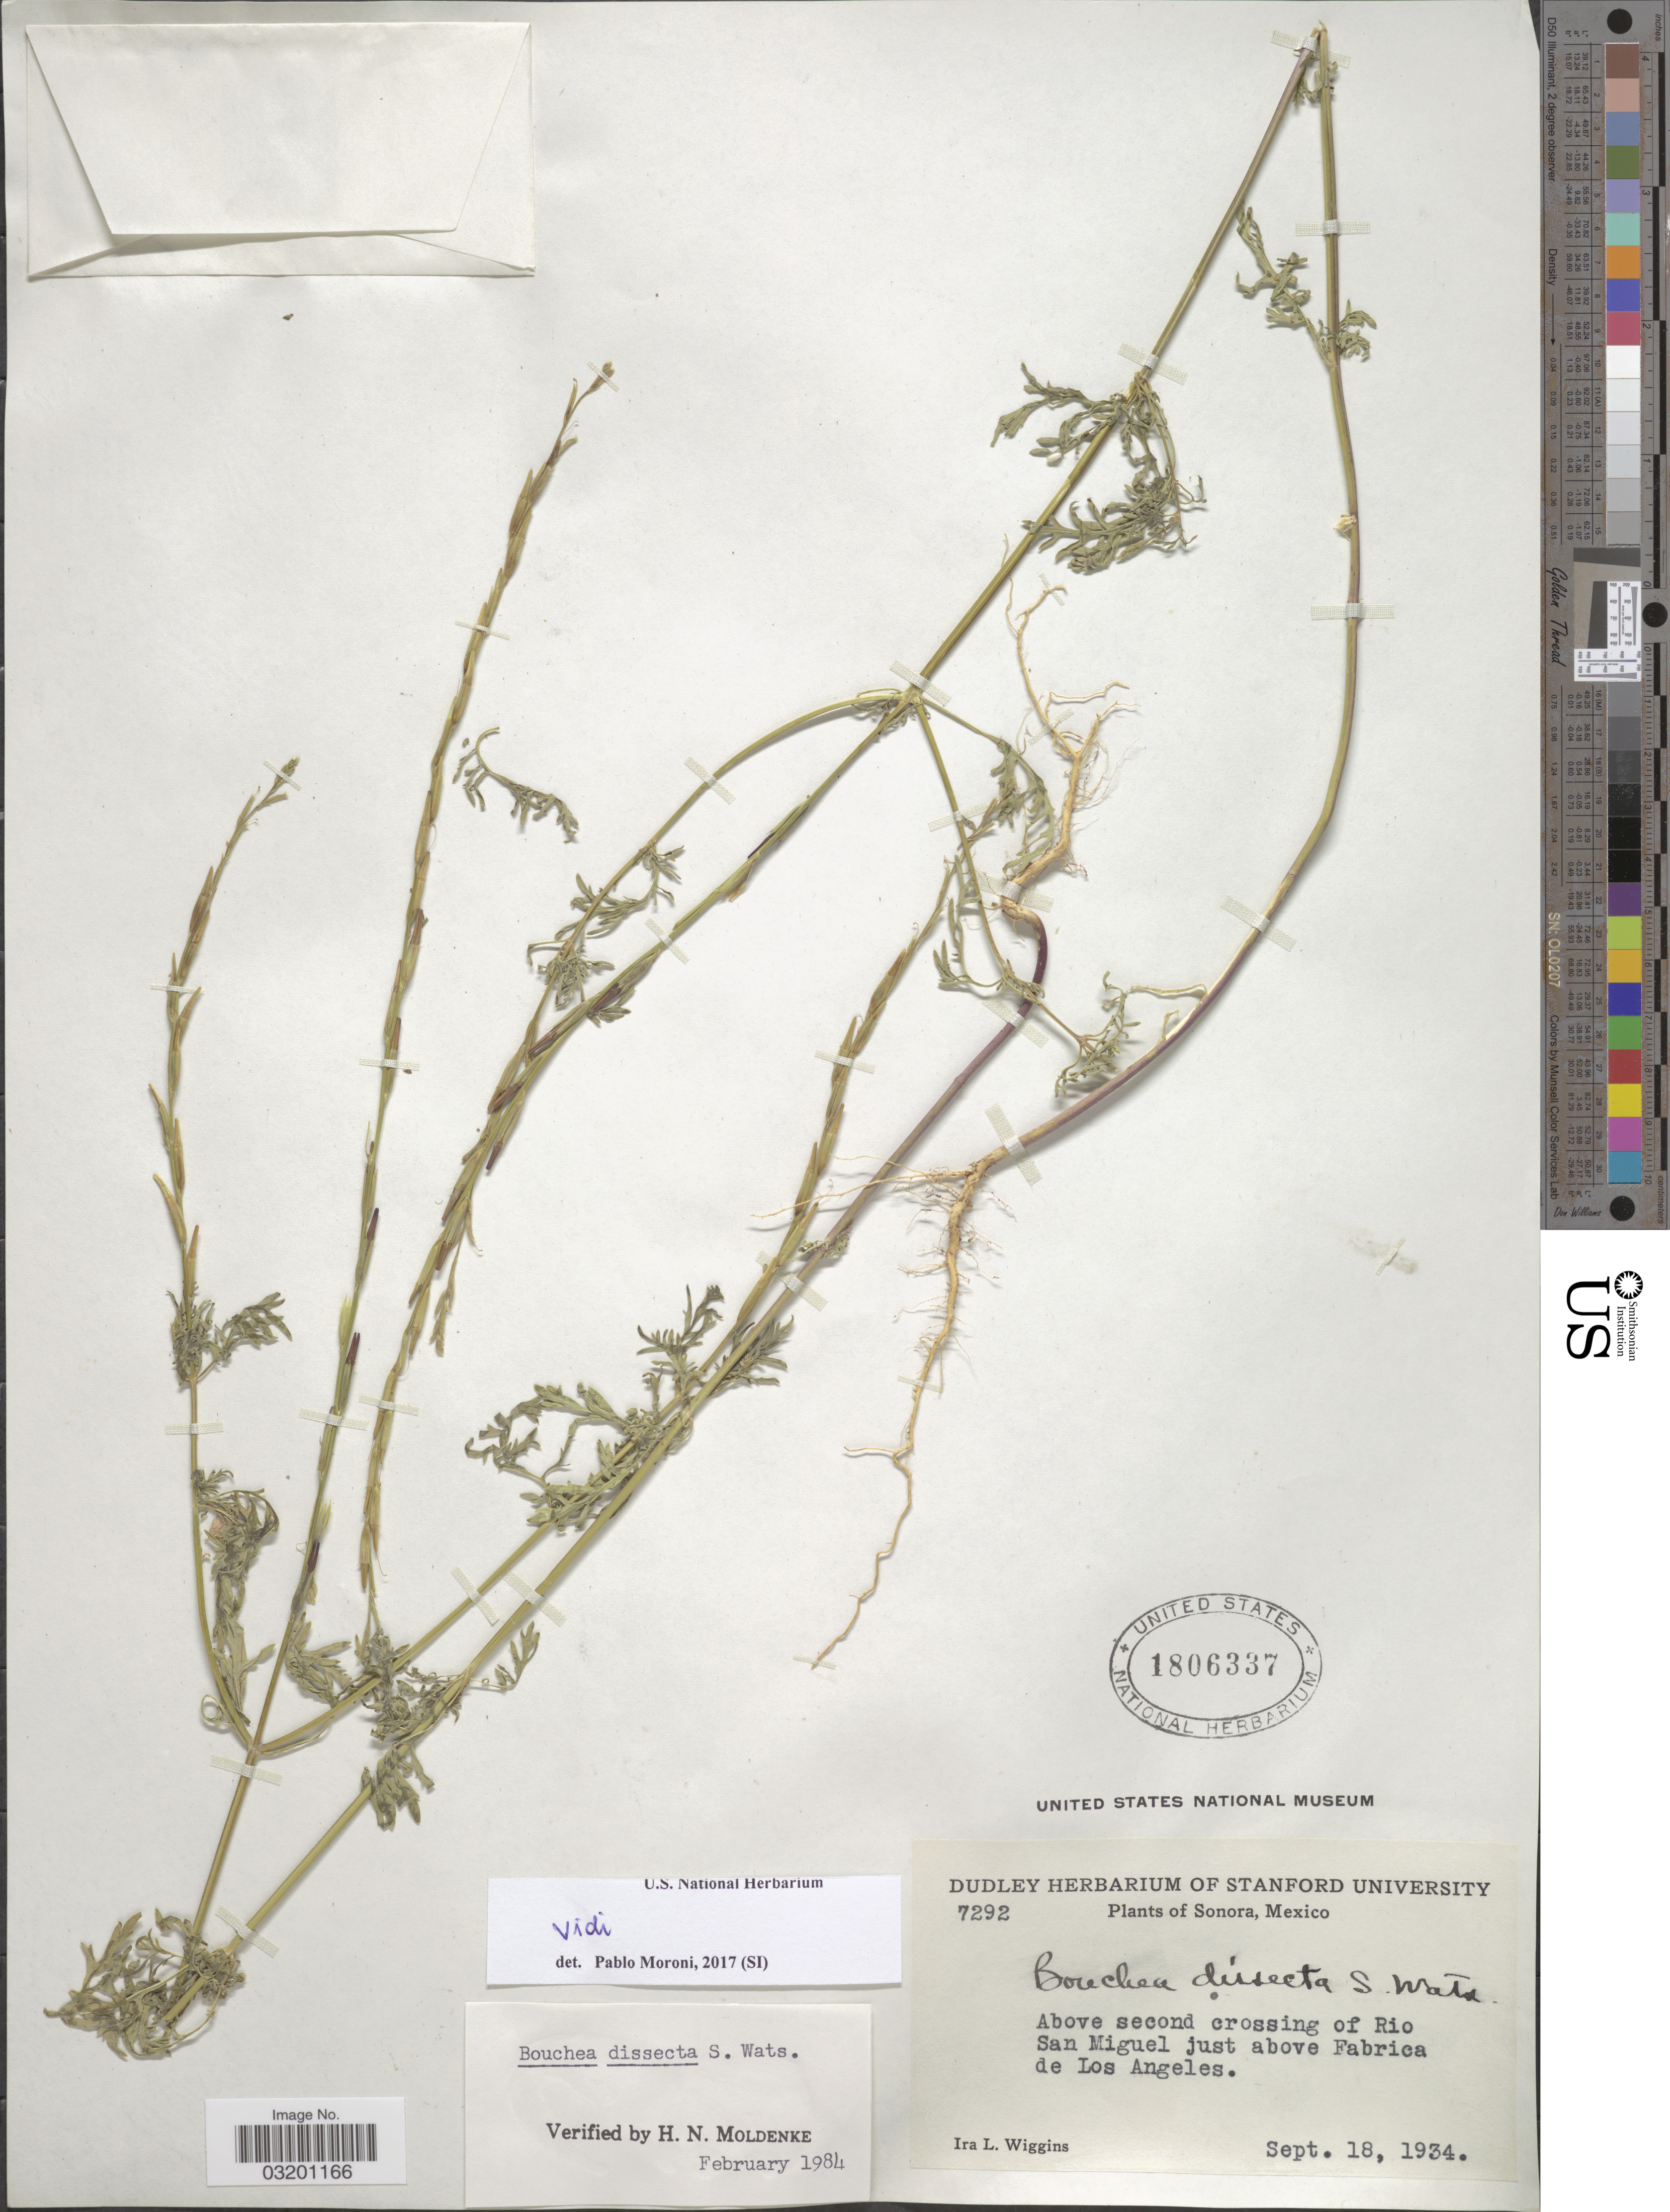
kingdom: Plantae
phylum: Tracheophyta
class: Magnoliopsida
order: Lamiales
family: Verbenaceae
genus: Bouchea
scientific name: Bouchea dissecta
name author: S. Watson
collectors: I. L. Wiggins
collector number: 7292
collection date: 1934-09-18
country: Mexico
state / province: Sonora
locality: Above second crossing of Rio San Miguel just above Fabrica de Los Angeles.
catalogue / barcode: US 1806337